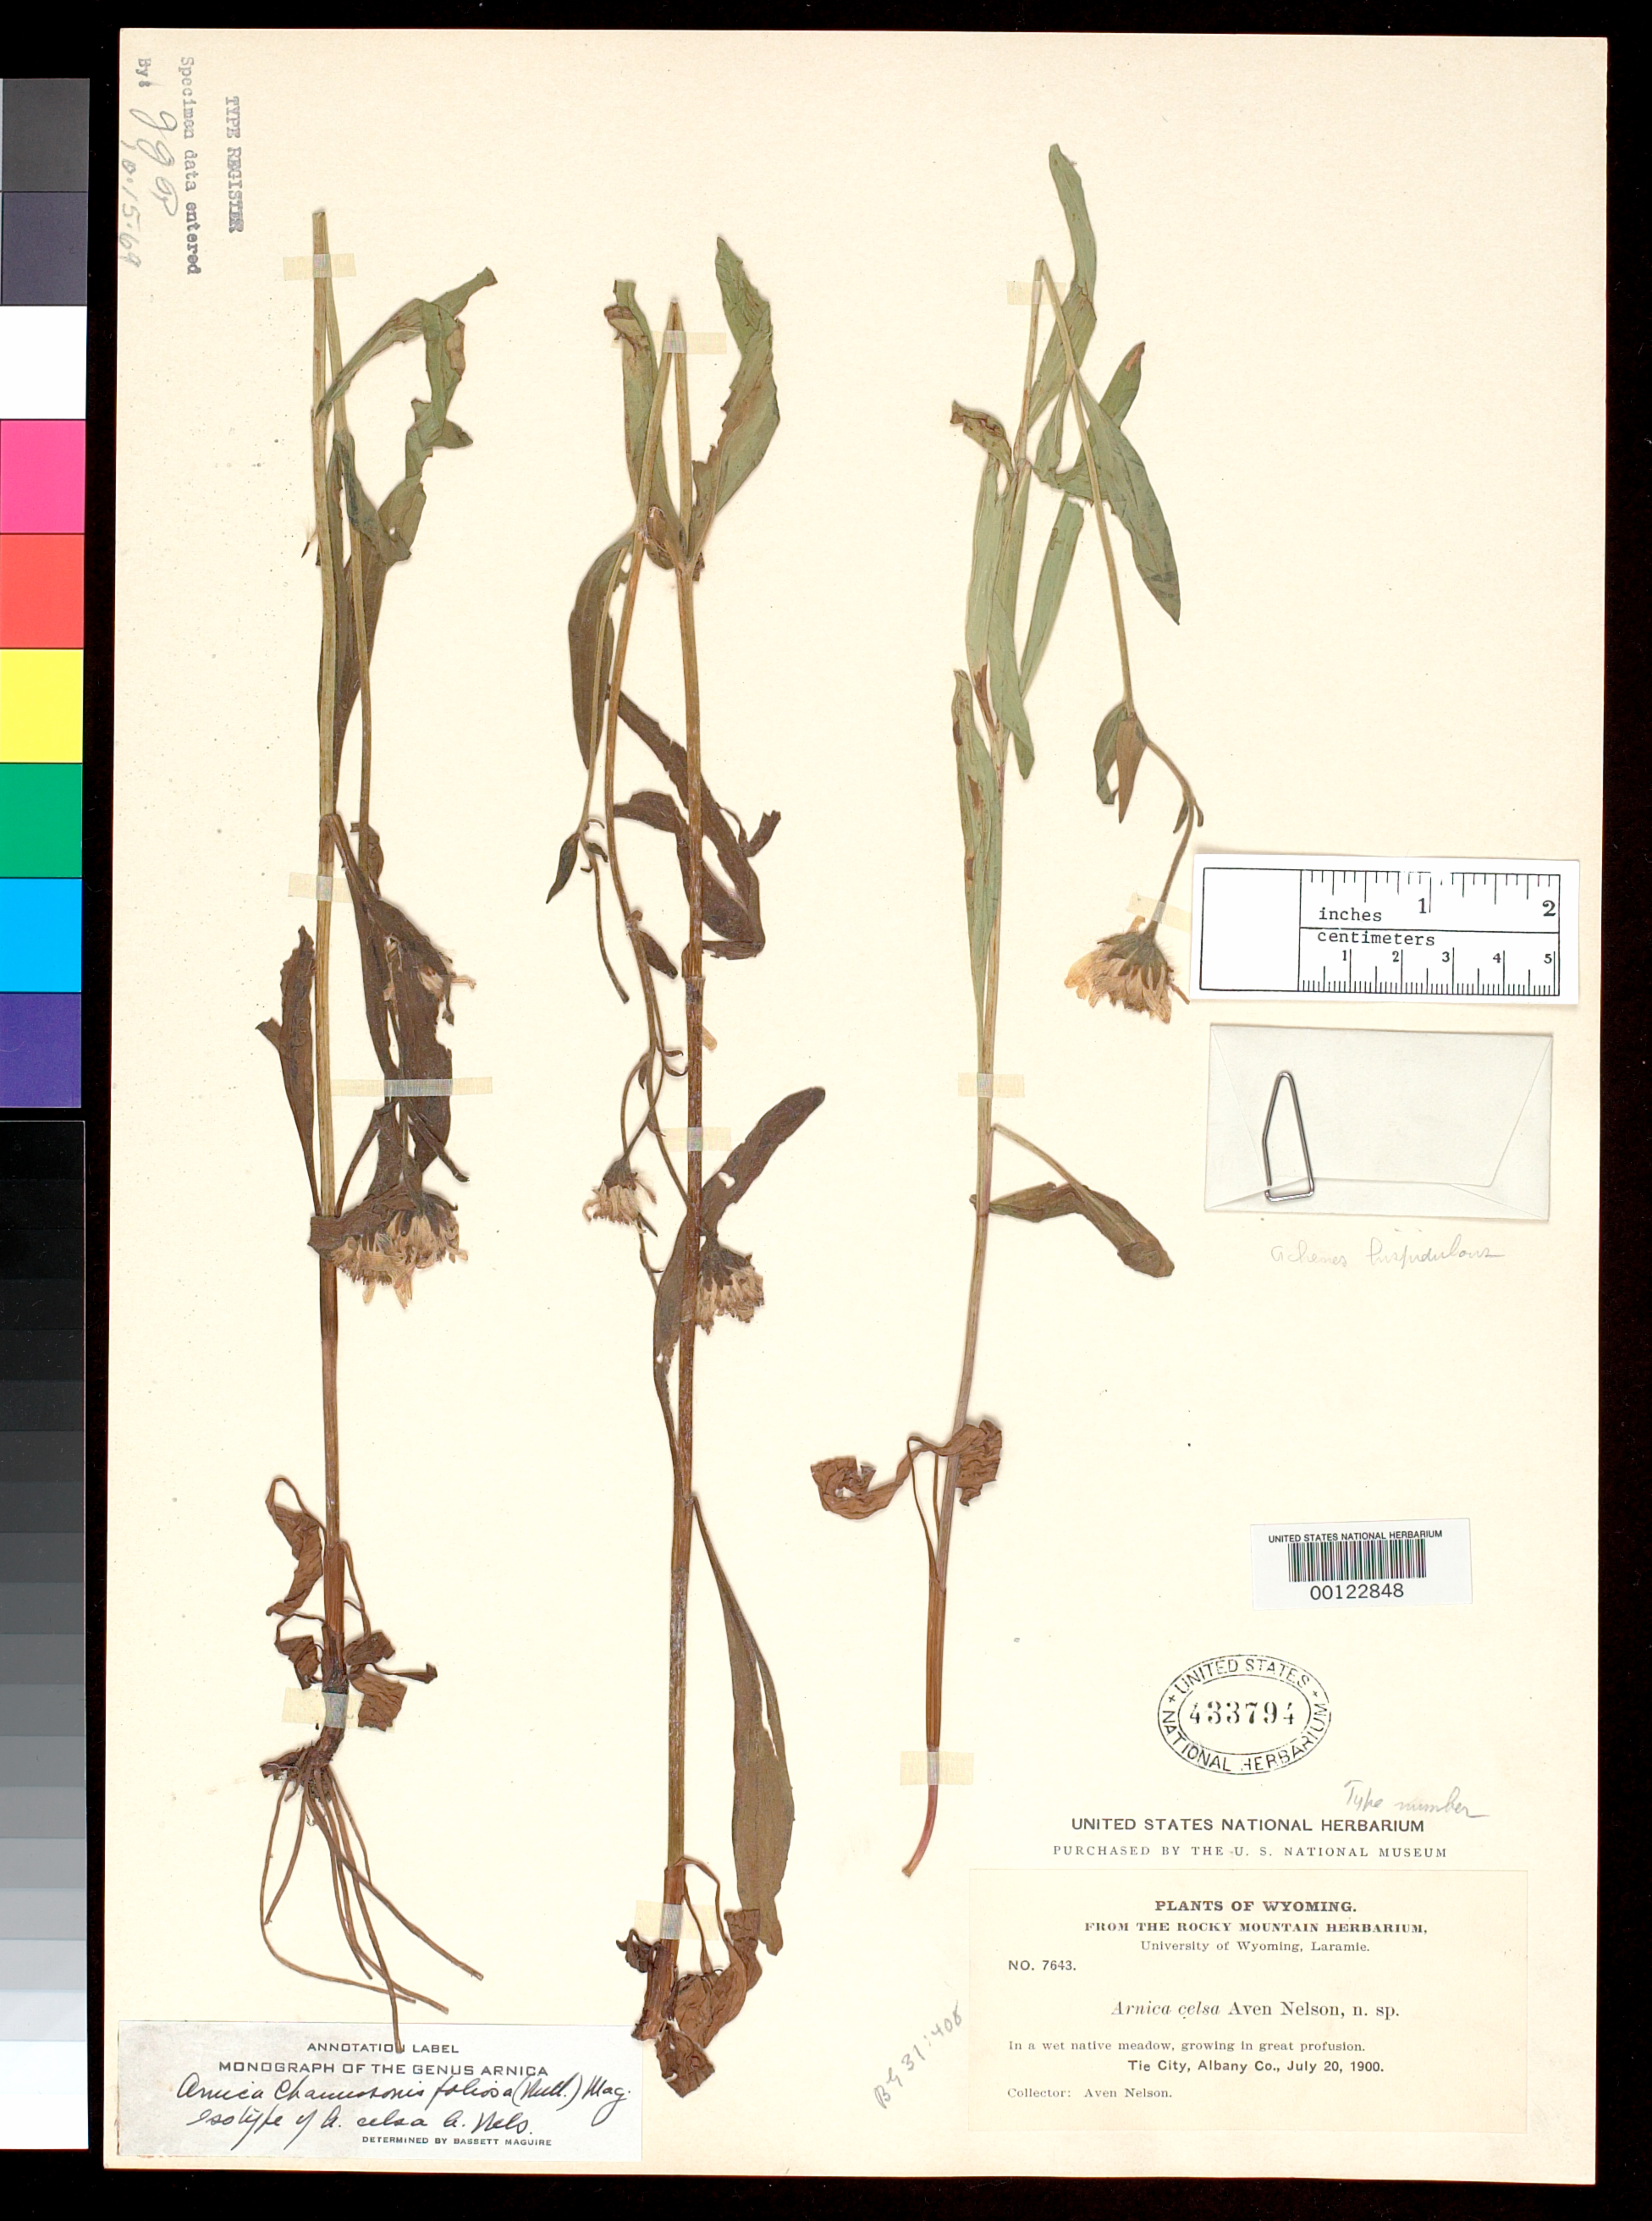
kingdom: Plantae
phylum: Tracheophyta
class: Magnoliopsida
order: Asterales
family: Asteraceae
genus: Arnica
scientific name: Arnica celsa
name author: A. Nelson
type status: Isotype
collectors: A. Nelson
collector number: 7643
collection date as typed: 20 Jul 1900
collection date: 1900-07-20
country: United States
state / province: Wyoming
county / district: Albany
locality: Tie City.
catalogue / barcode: US 433794